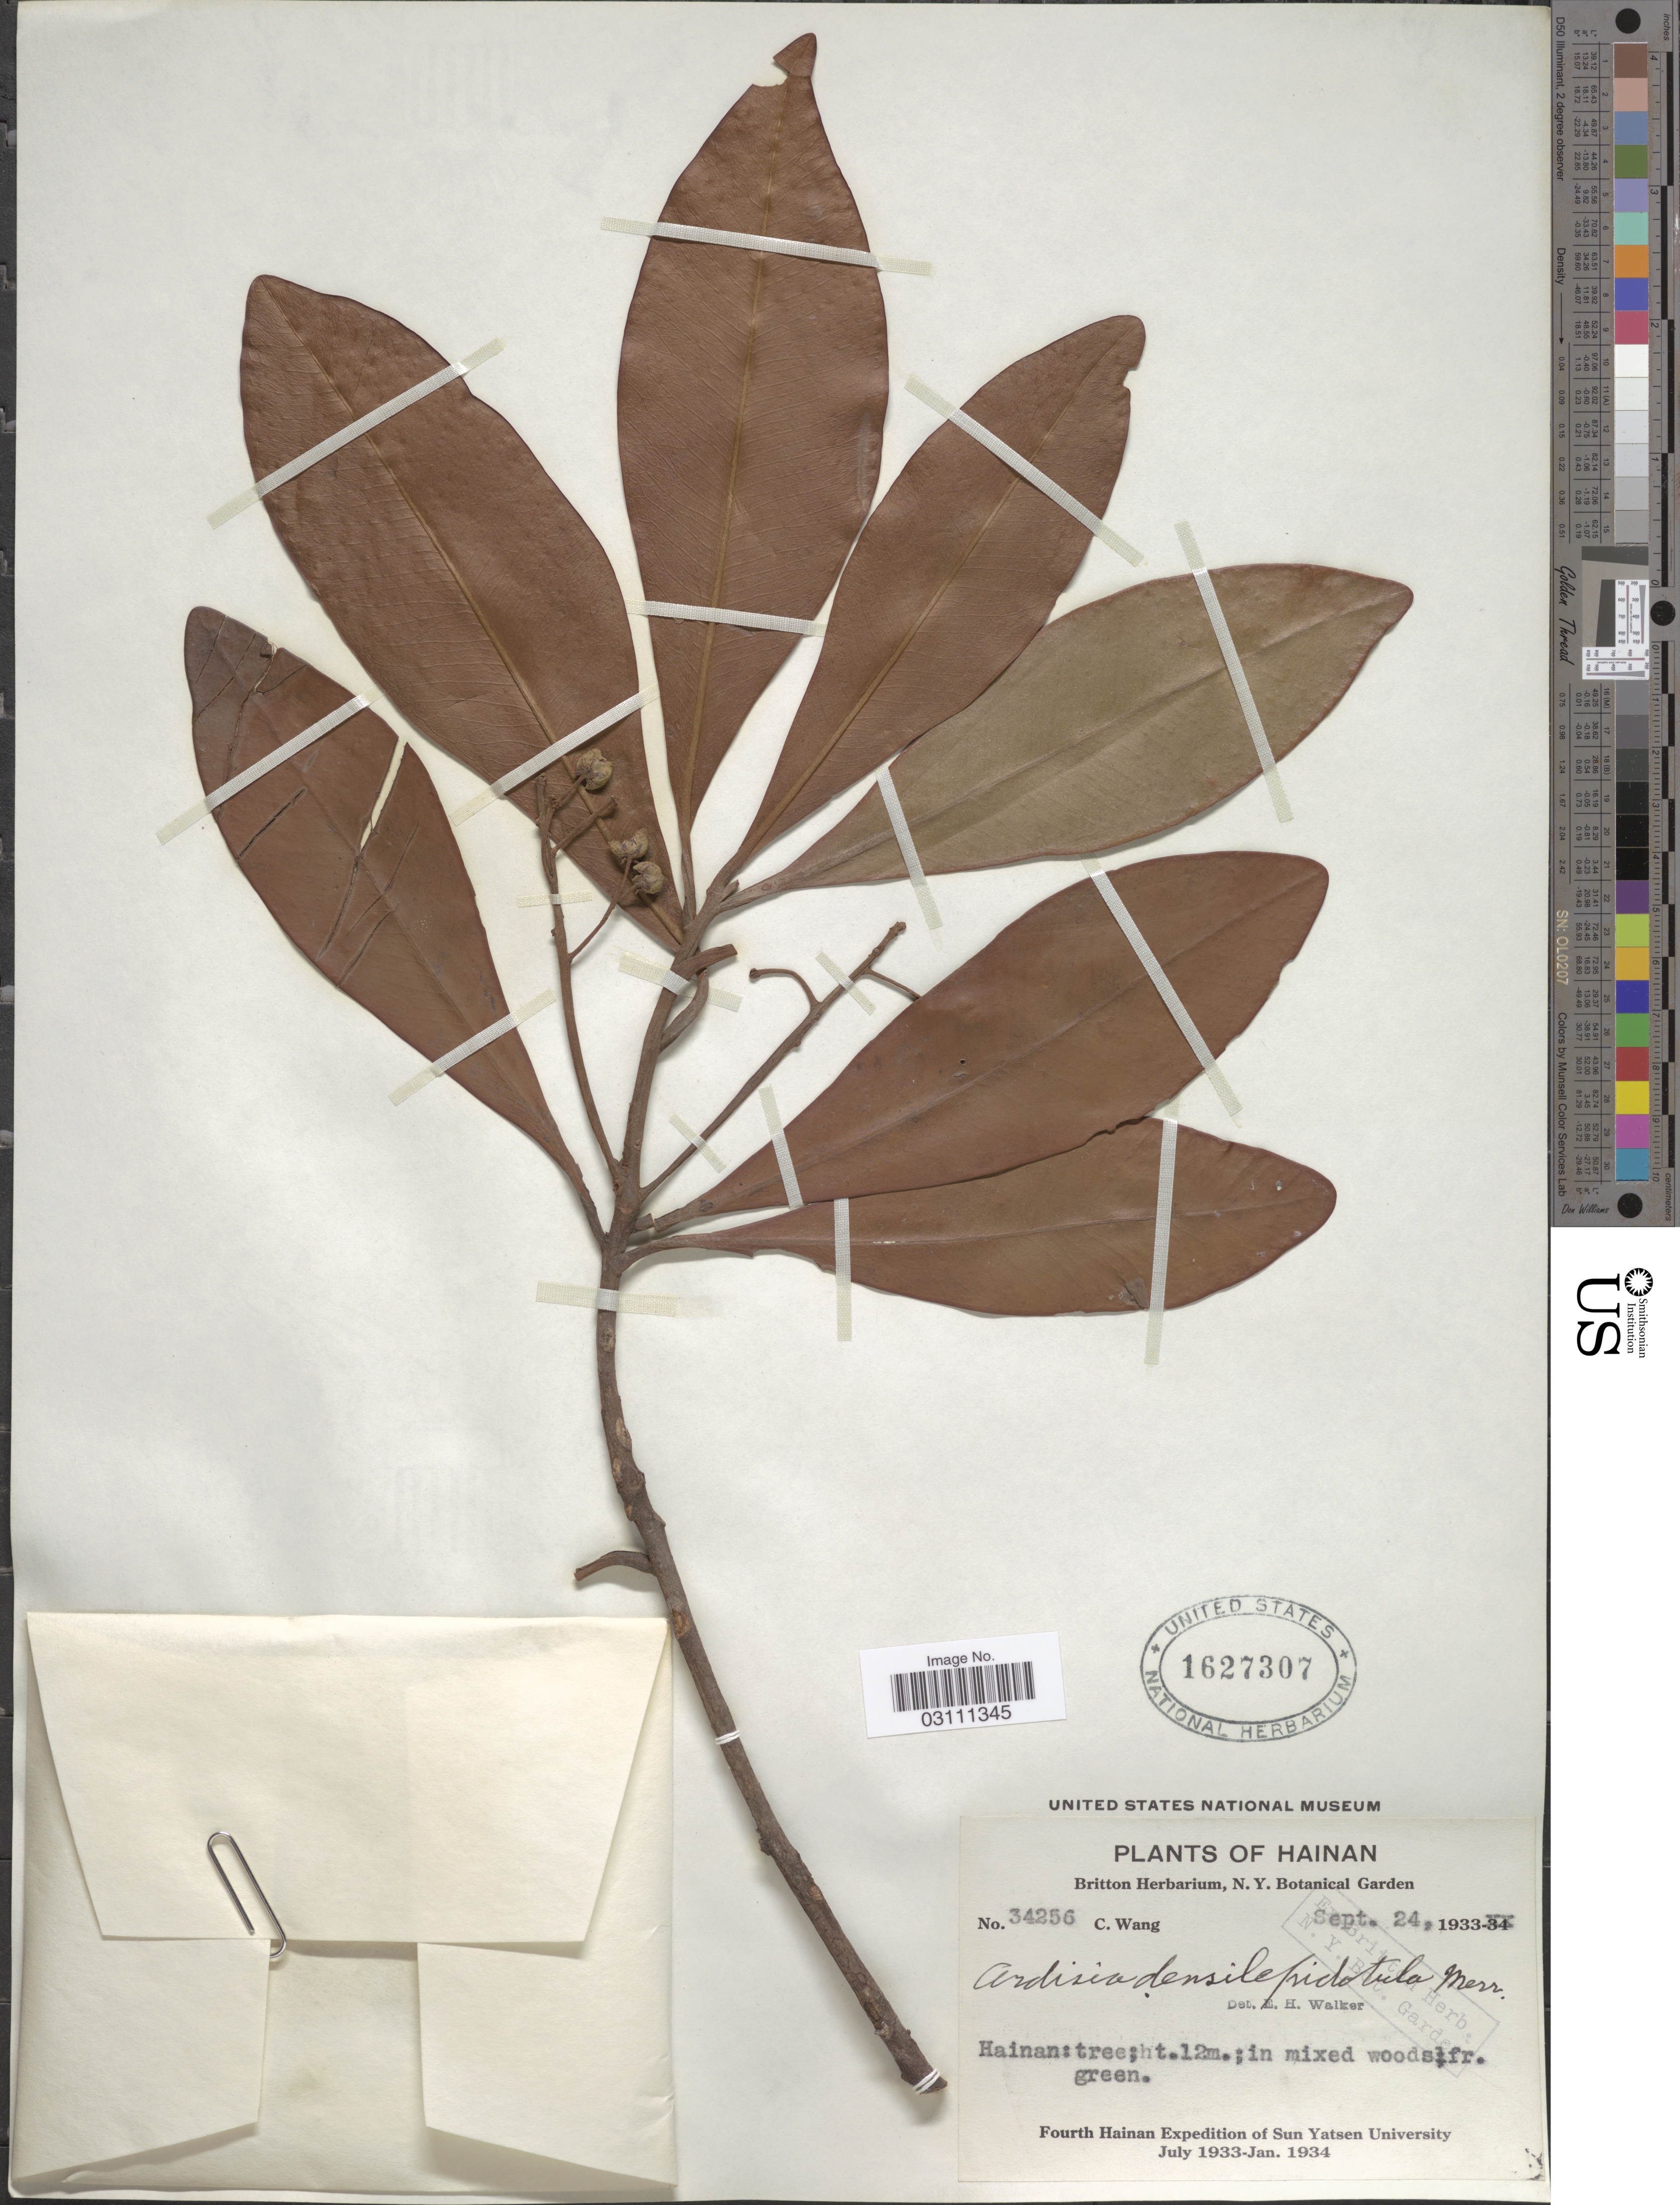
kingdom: Plantae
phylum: Tracheophyta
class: Magnoliopsida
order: Ericales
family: Primulaceae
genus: Ardisia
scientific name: Ardisia densilepidotula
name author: Merr.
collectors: C. Wang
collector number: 34256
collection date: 1933-09-24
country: China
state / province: Hainan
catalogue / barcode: US 1627307